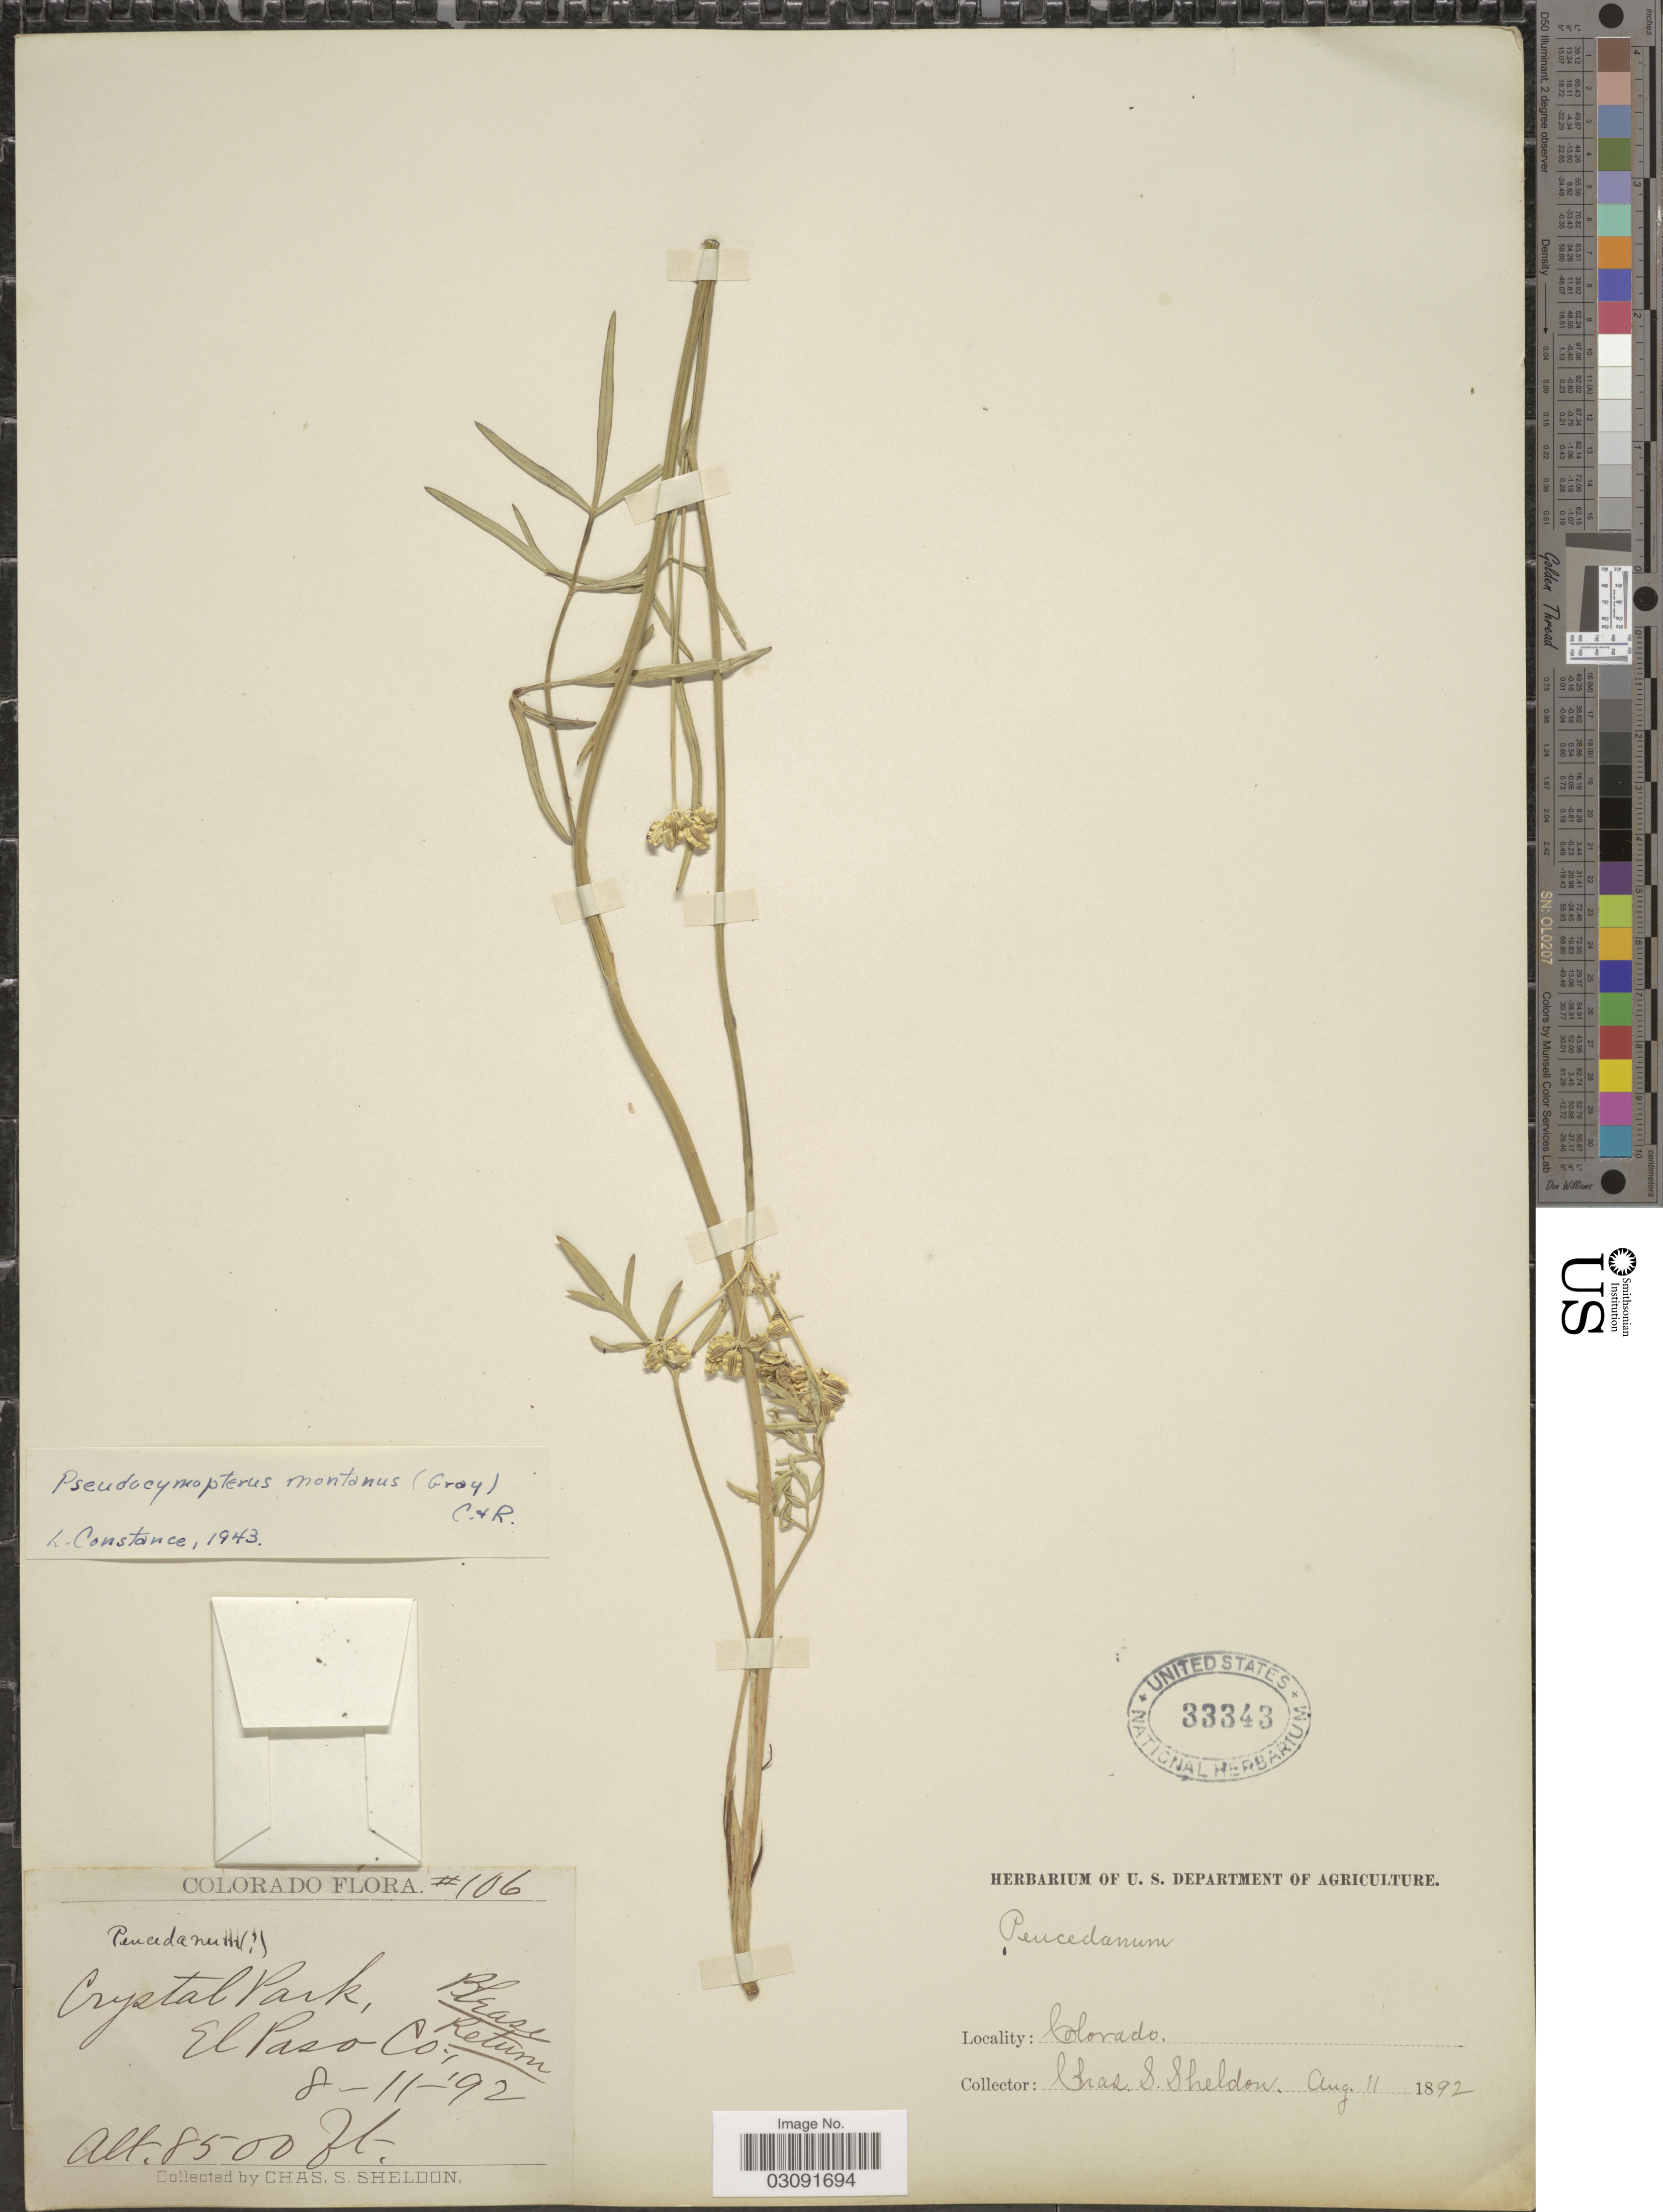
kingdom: Plantae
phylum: Tracheophyta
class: Magnoliopsida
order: Apiales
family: Apiaceae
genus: Pseudocymopterus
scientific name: Pseudocymopterus montanus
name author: (A. Gray) J.M. Coult. & Rose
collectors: C. S. Sheldon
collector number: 106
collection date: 1892-08-11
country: United States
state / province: Colorado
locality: Crystal Park, El Paso Co.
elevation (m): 2591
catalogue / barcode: US 33343